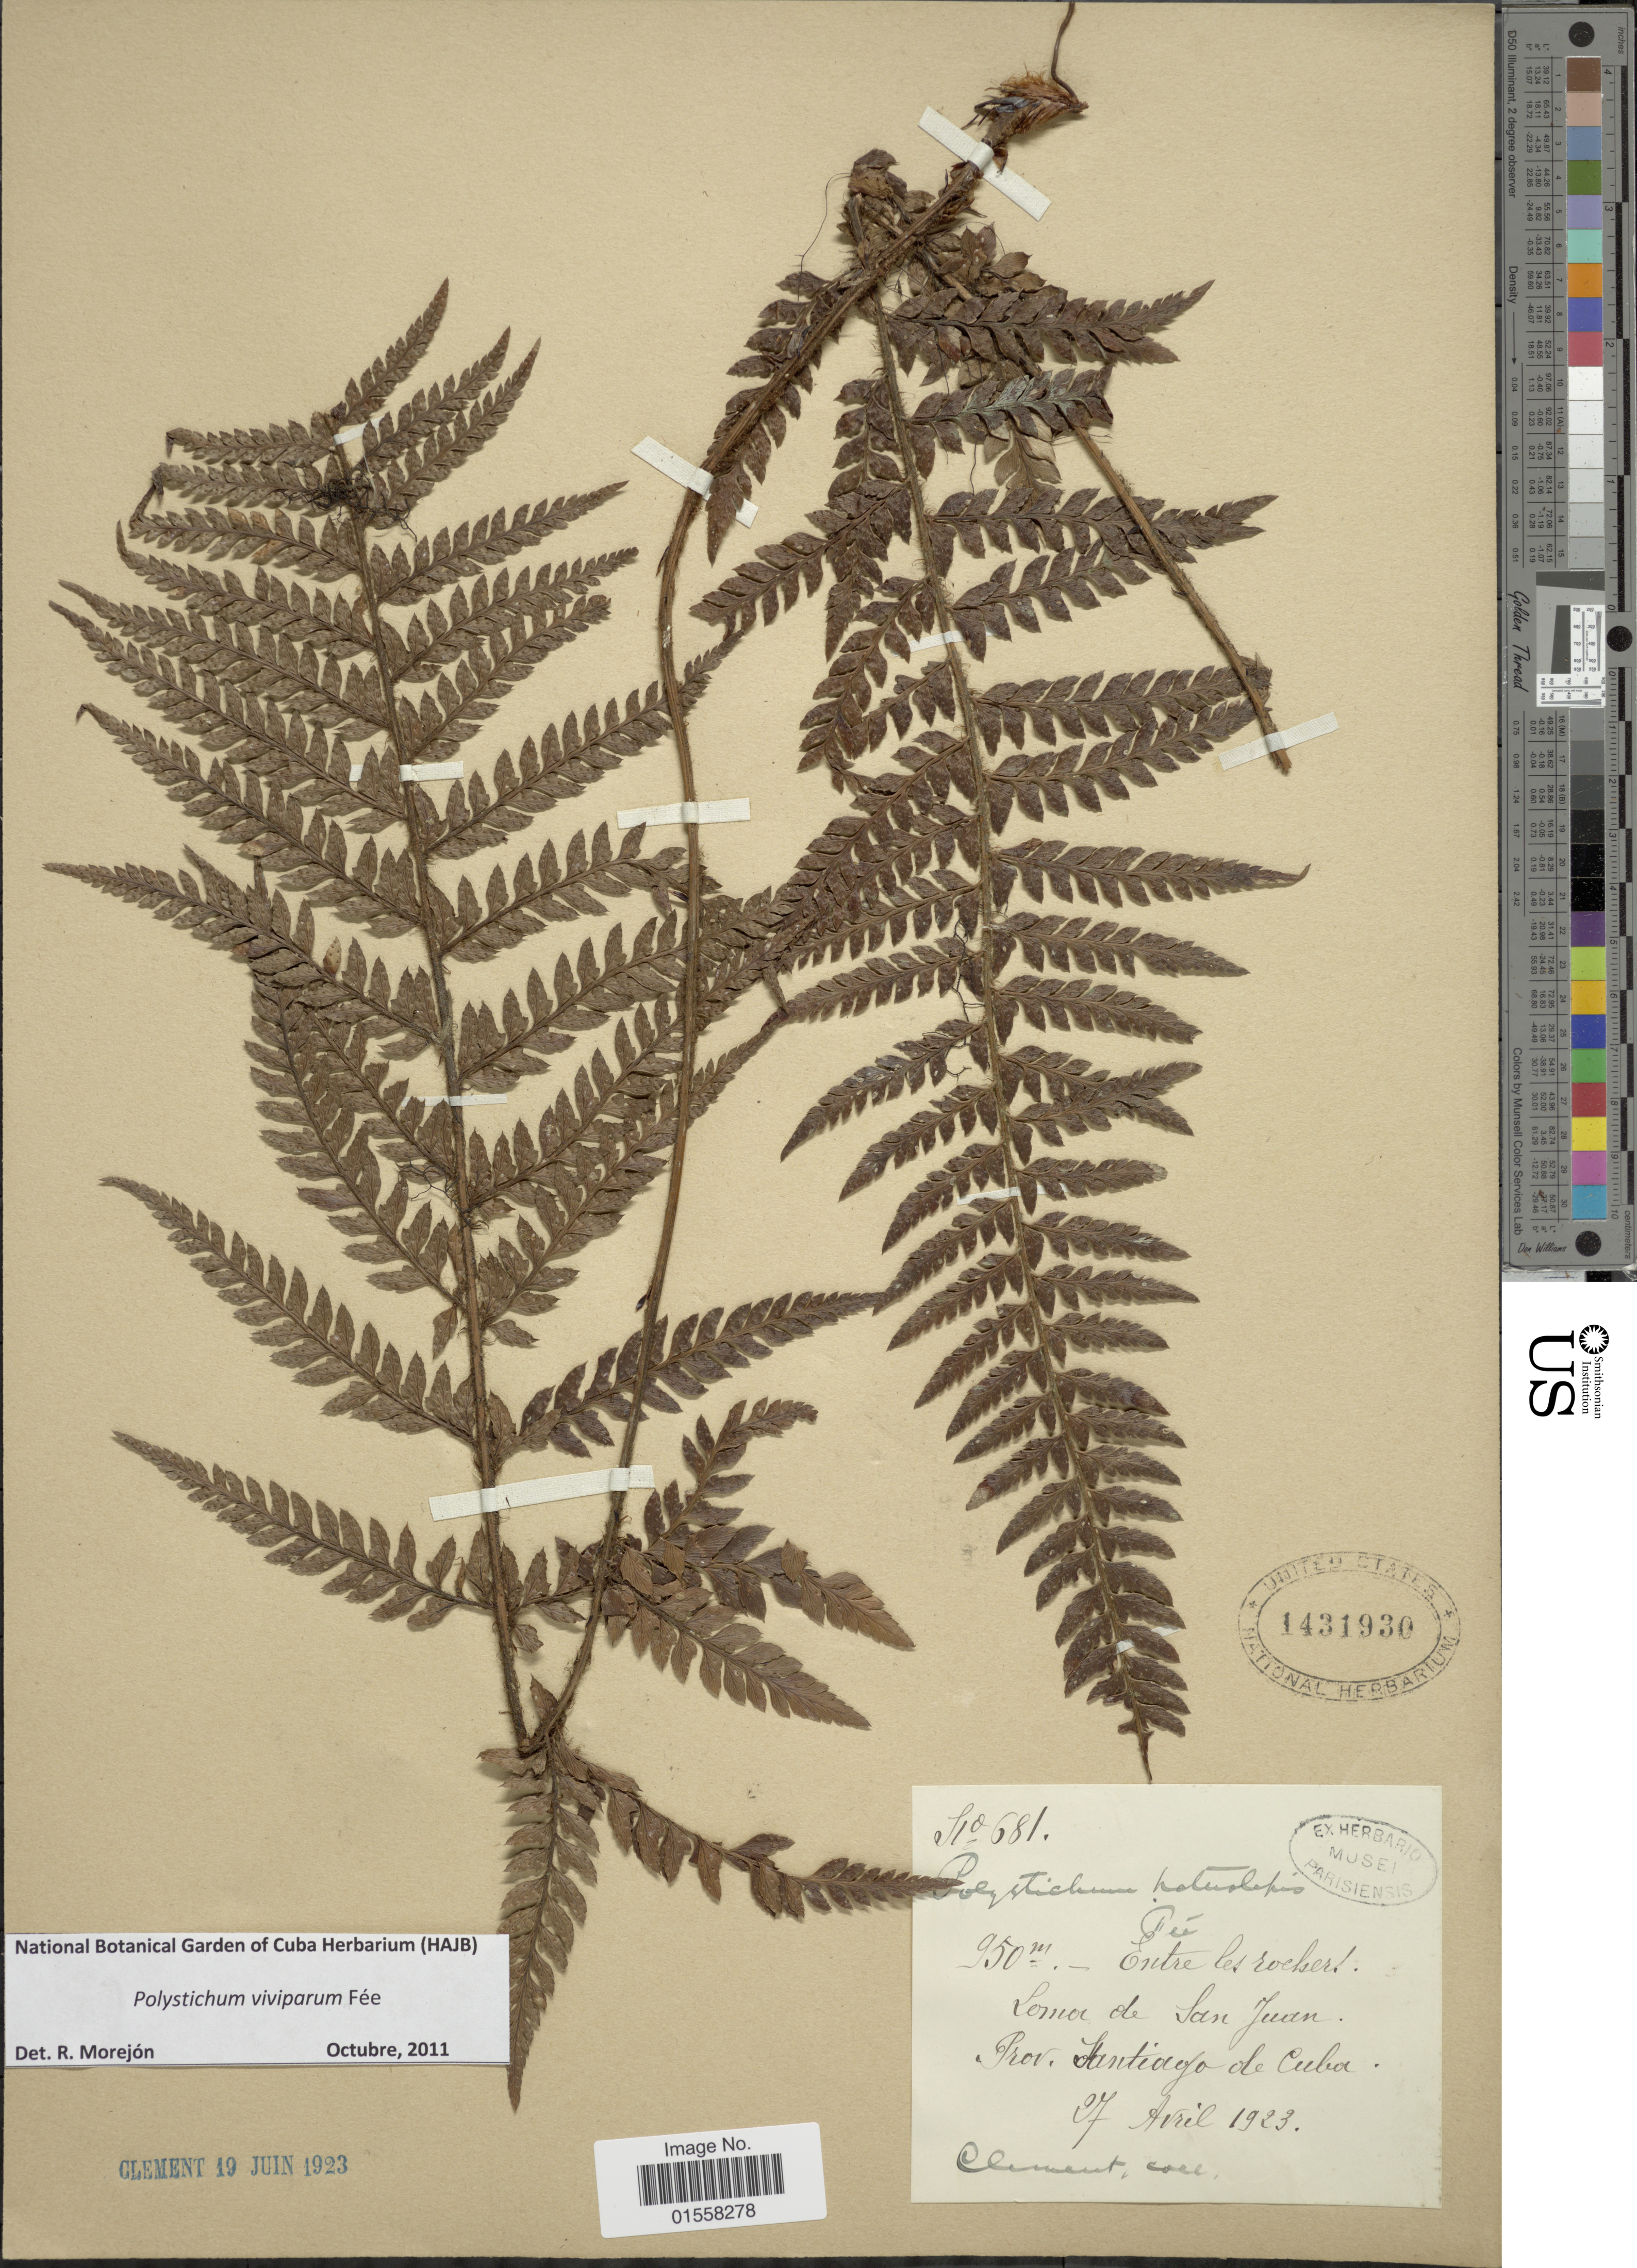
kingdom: Plantae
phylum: Tracheophyta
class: Polypodiopsida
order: Polypodiales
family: Dryopteridaceae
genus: Polystichum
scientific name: Polystichum viviparum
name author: Fée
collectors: -. Clement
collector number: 681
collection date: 1923-04-24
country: Cuba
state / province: Santiago de Cuba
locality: Loma de San Juan, Prov. Santiago de Cuba.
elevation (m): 950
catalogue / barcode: US 1431930